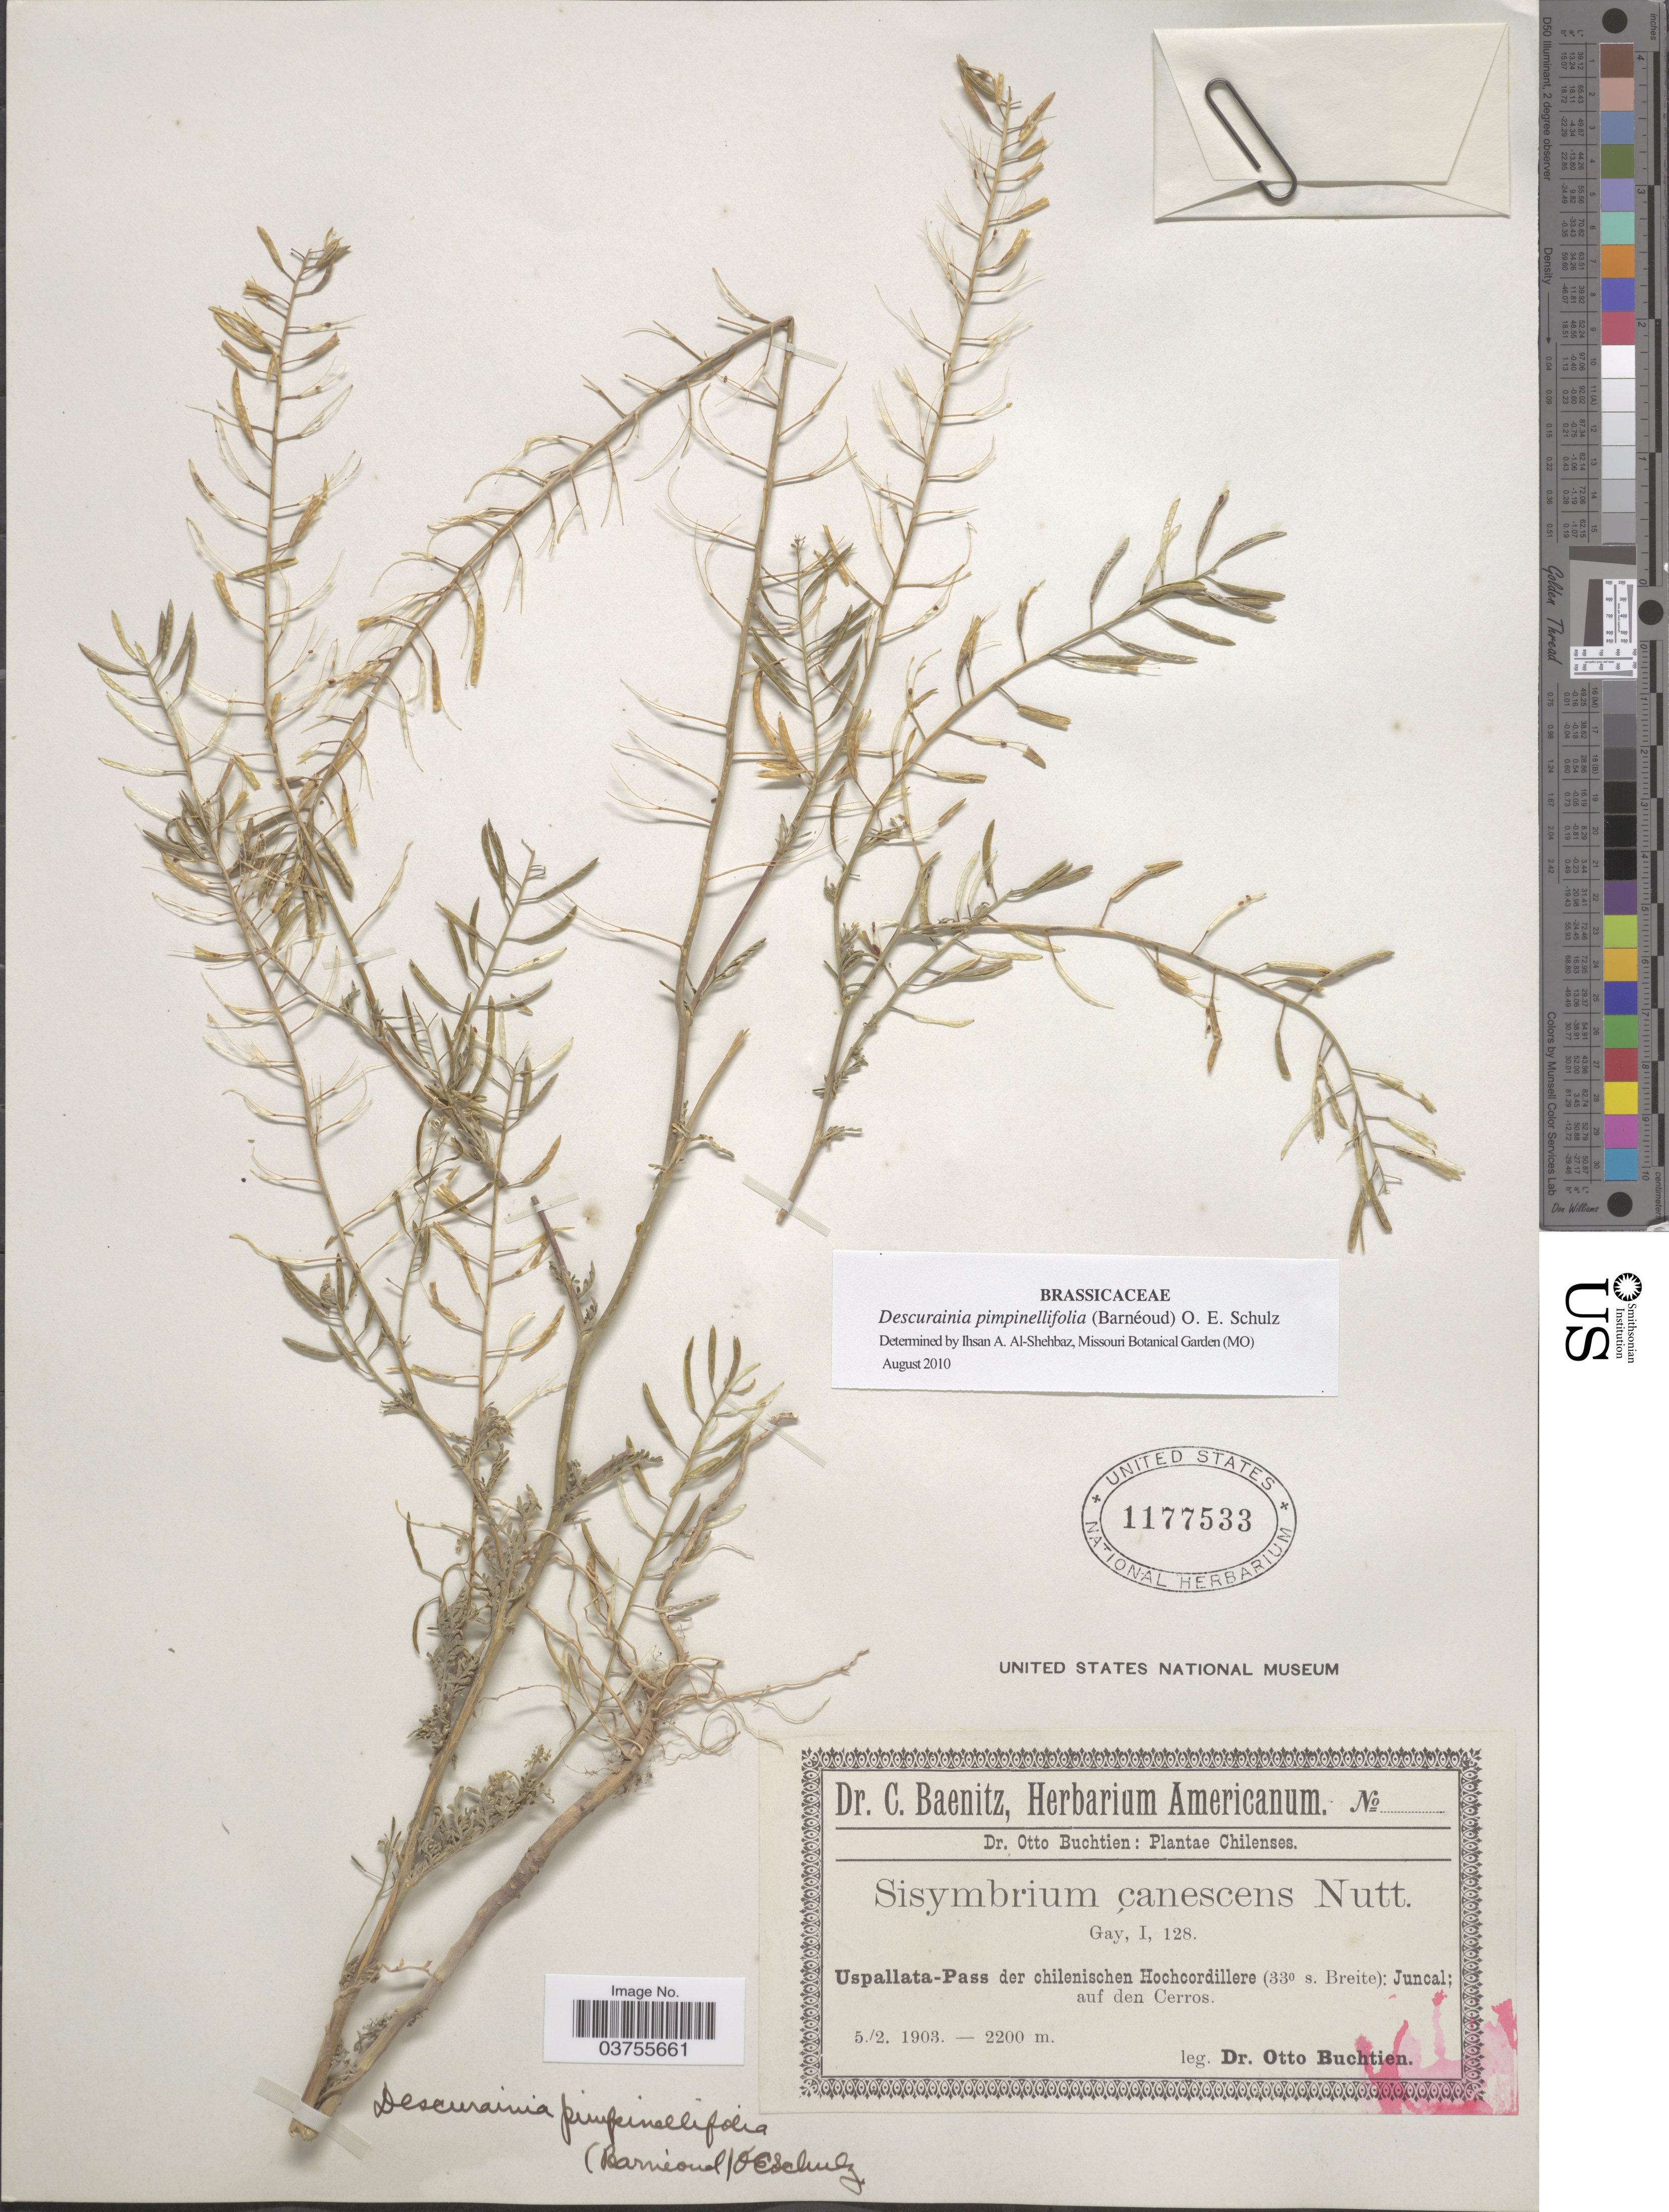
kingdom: Plantae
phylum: Tracheophyta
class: Magnoliopsida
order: Brassicales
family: Brassicaceae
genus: Descurainia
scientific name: Descurainia pimpinellifolia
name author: (Barnéoud & C.A. Mey.) O.E. Schulz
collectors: O. Buchtien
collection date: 1903-02-05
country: Chile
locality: Uspallata - Pass der chilenischen Hochcordillere: (33° s. Breite) Juncal; auf den Cerros.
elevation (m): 2200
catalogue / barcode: US 1177533